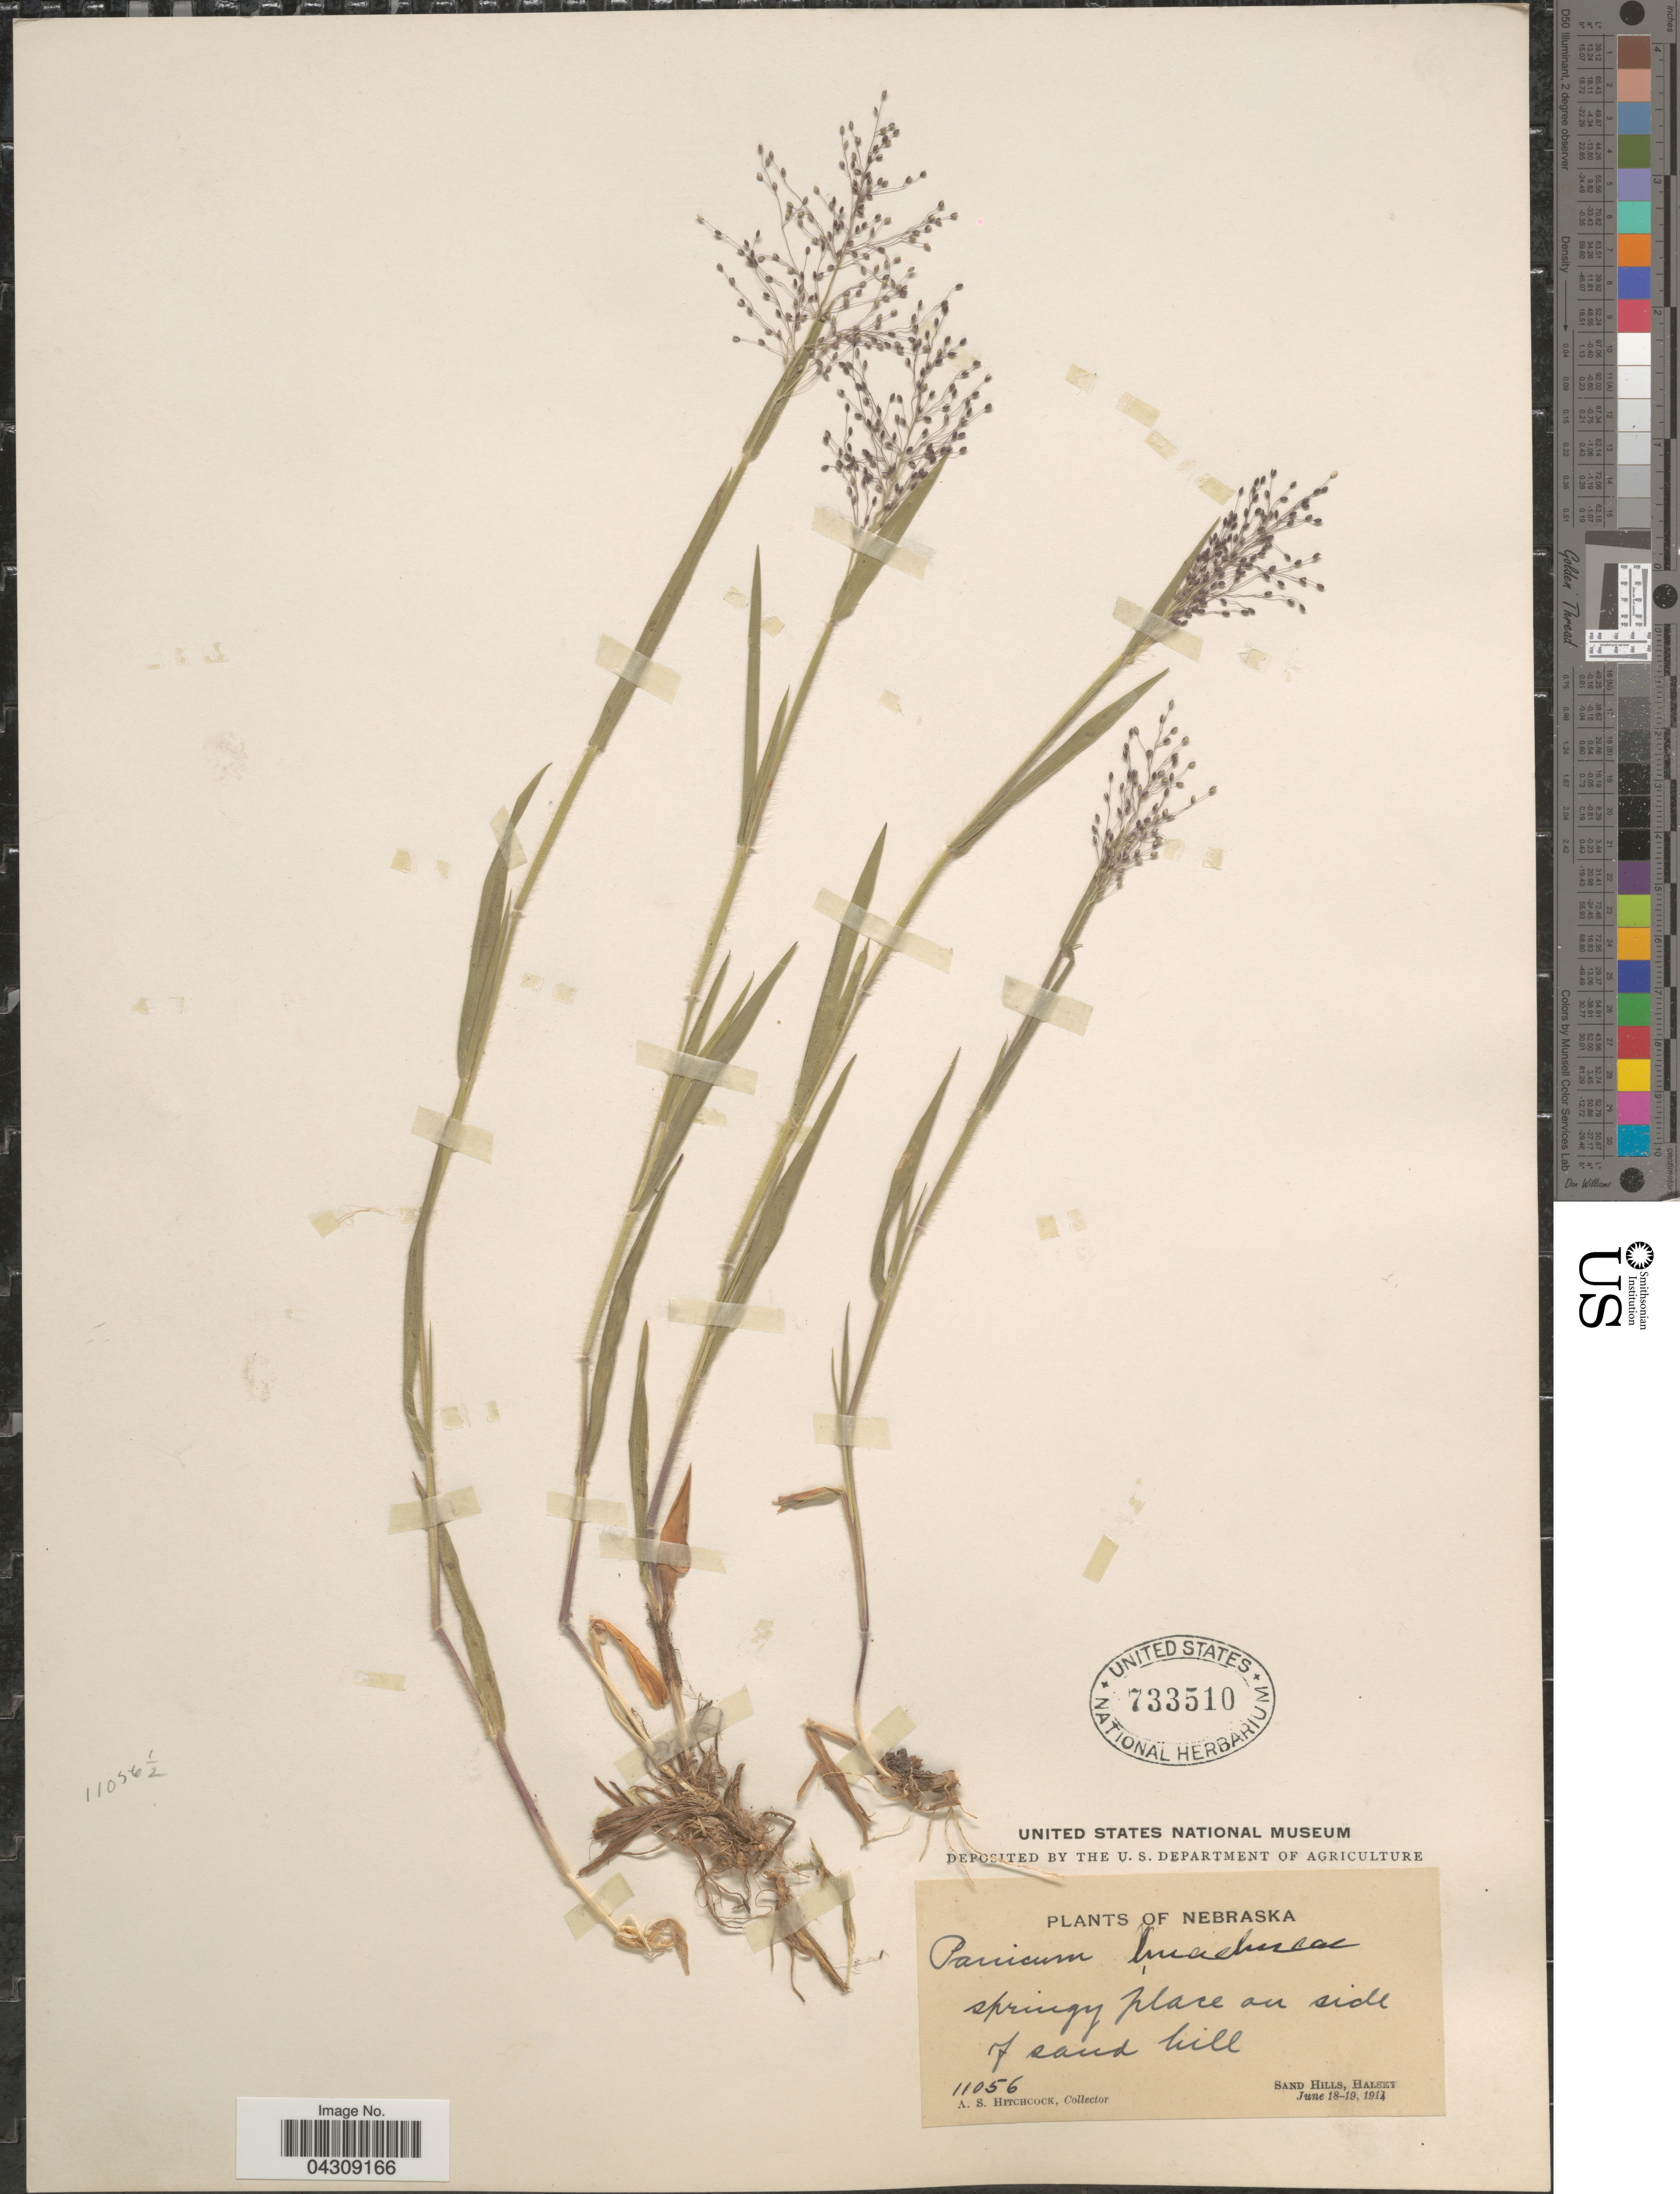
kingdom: Plantae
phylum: Tracheophyta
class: Liliopsida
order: Poales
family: Poaceae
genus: Dichanthelium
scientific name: Dichanthelium acuminatum var. acuminatum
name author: (Sw.) Gould & C.A. Clark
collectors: A. S. Hitchcock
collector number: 11056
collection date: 1914-06-18/1914-06-19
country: United States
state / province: Nebraska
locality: Springy place on side of sand hill. Sand Hills, Halsey.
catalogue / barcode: US 733510